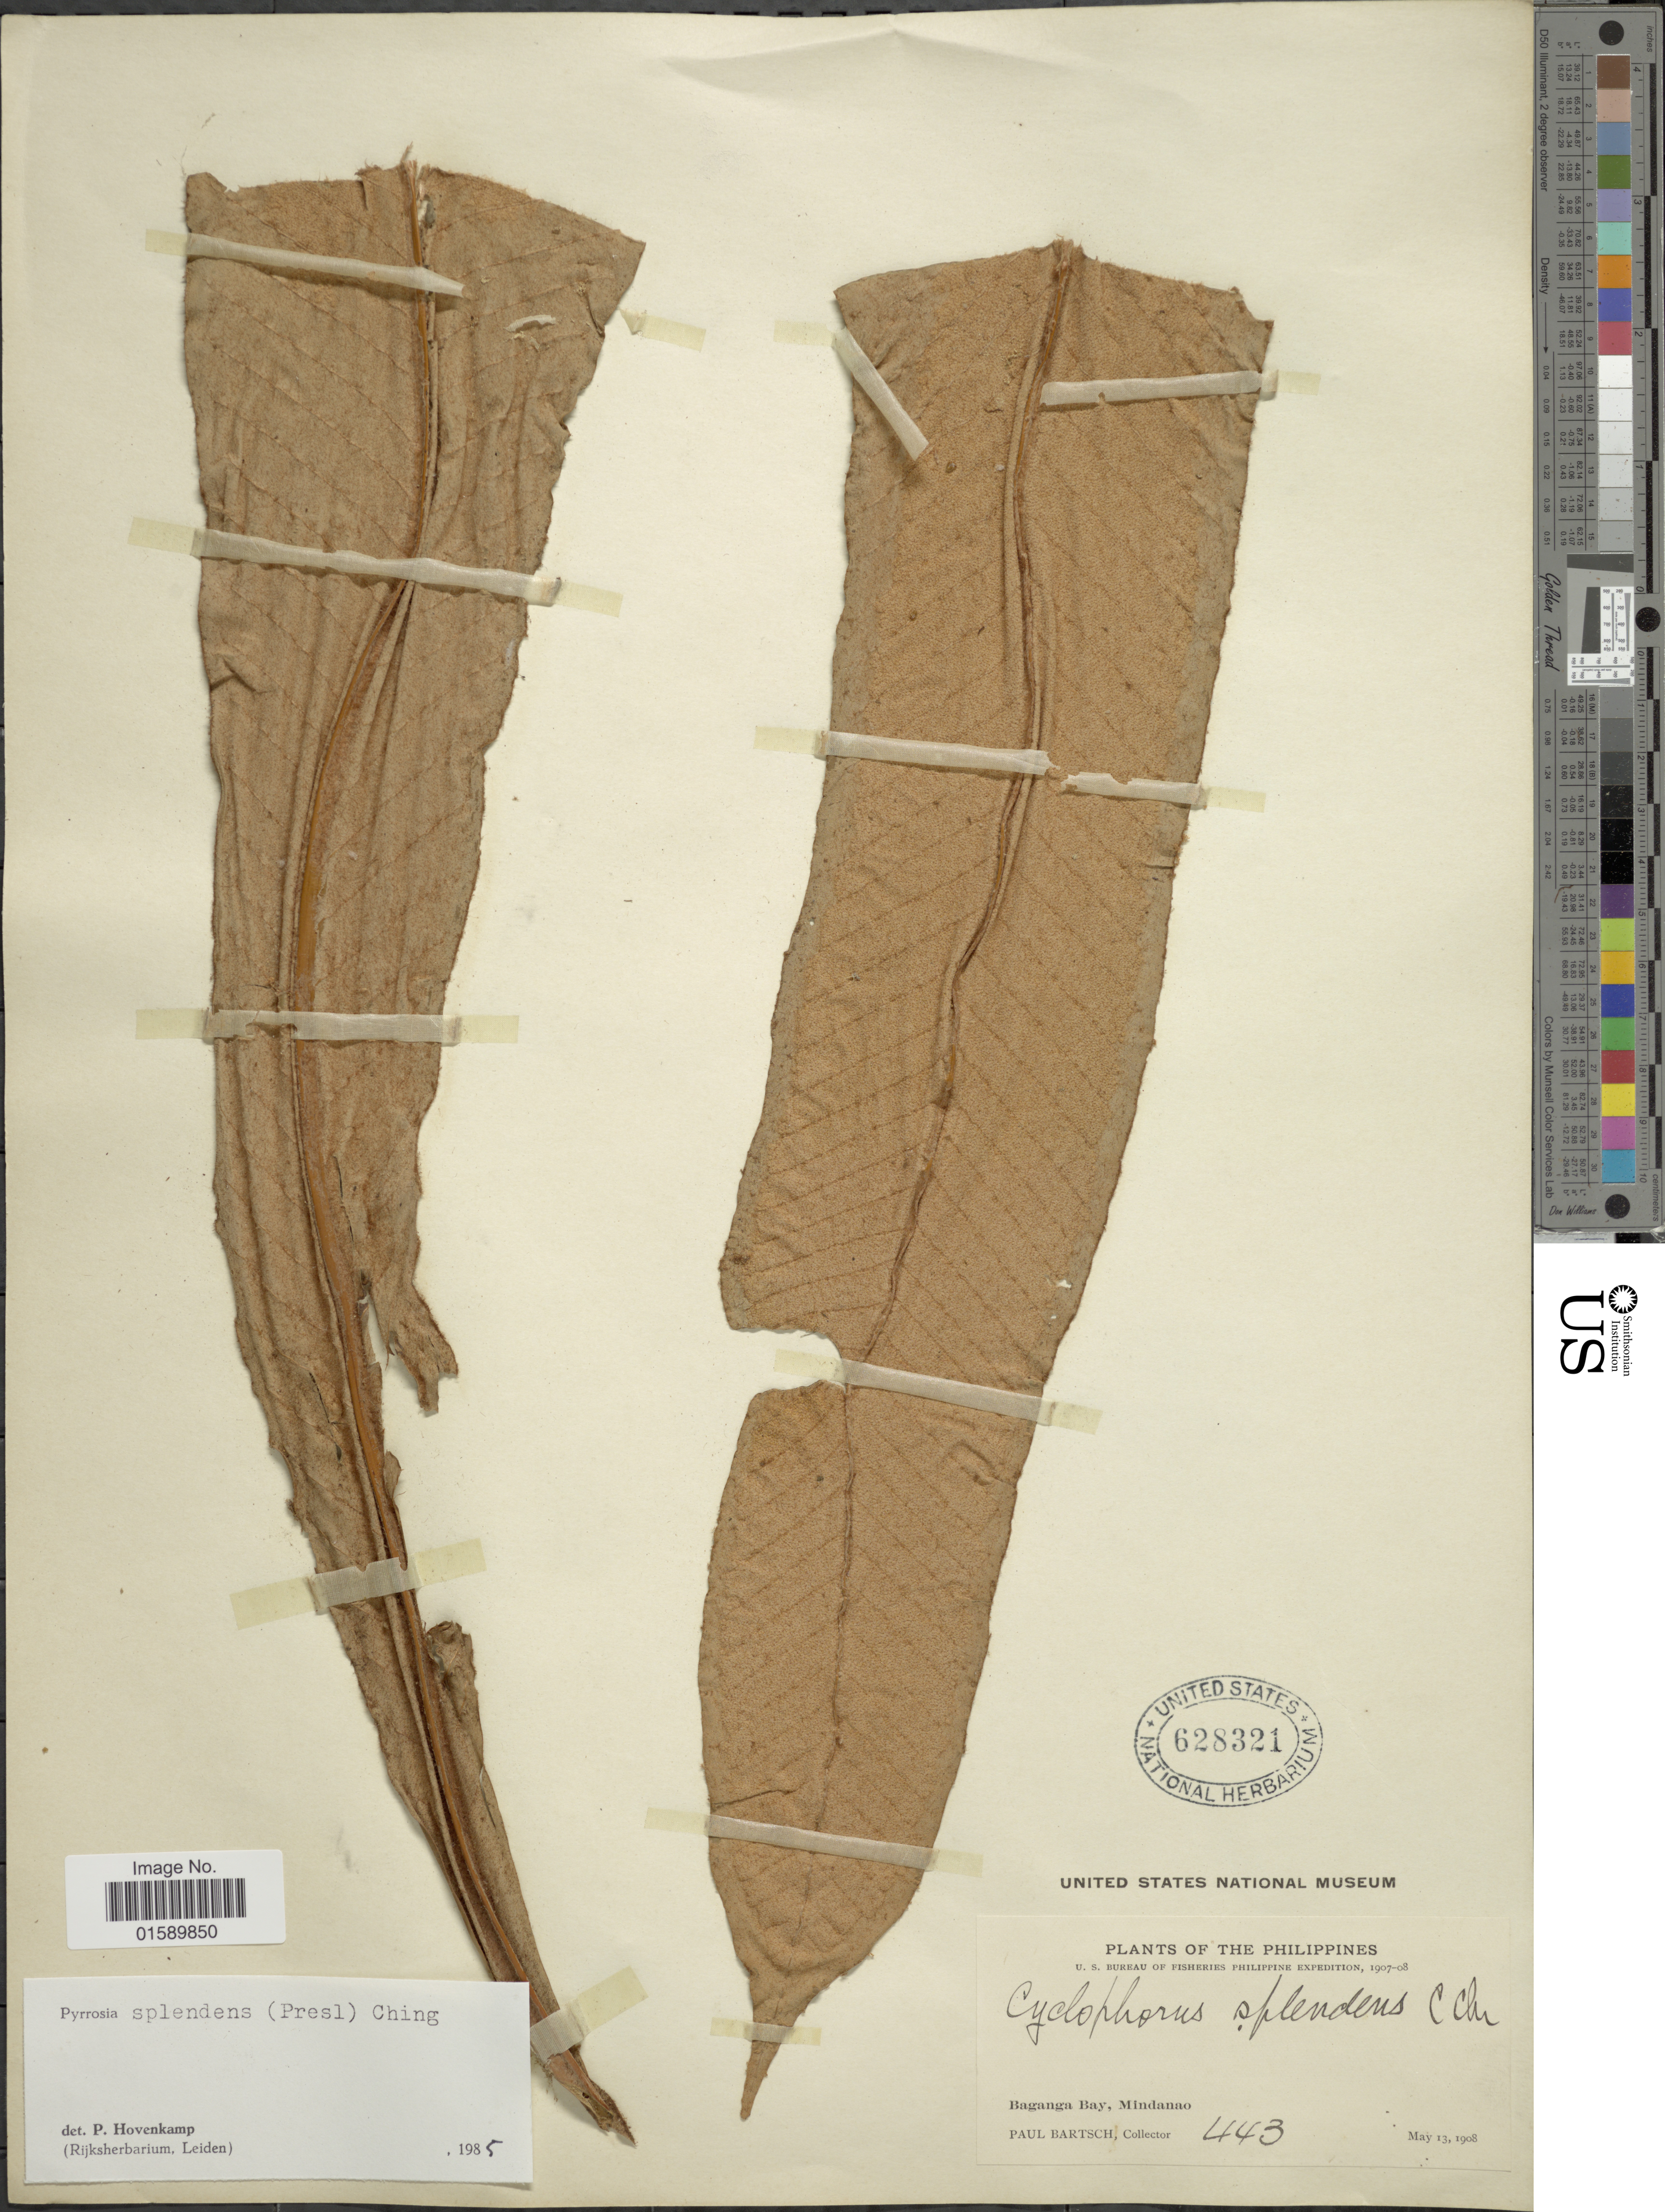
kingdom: Plantae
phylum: Tracheophyta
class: Polypodiopsida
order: Polypodiales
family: Polypodiaceae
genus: Pyrrosia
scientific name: Pyrrosia splendens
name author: (C. Presl) Ching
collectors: P. Bartsch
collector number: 443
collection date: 1908-05-13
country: Philippines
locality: Baganga Bay, Mindanao.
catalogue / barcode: US 628321